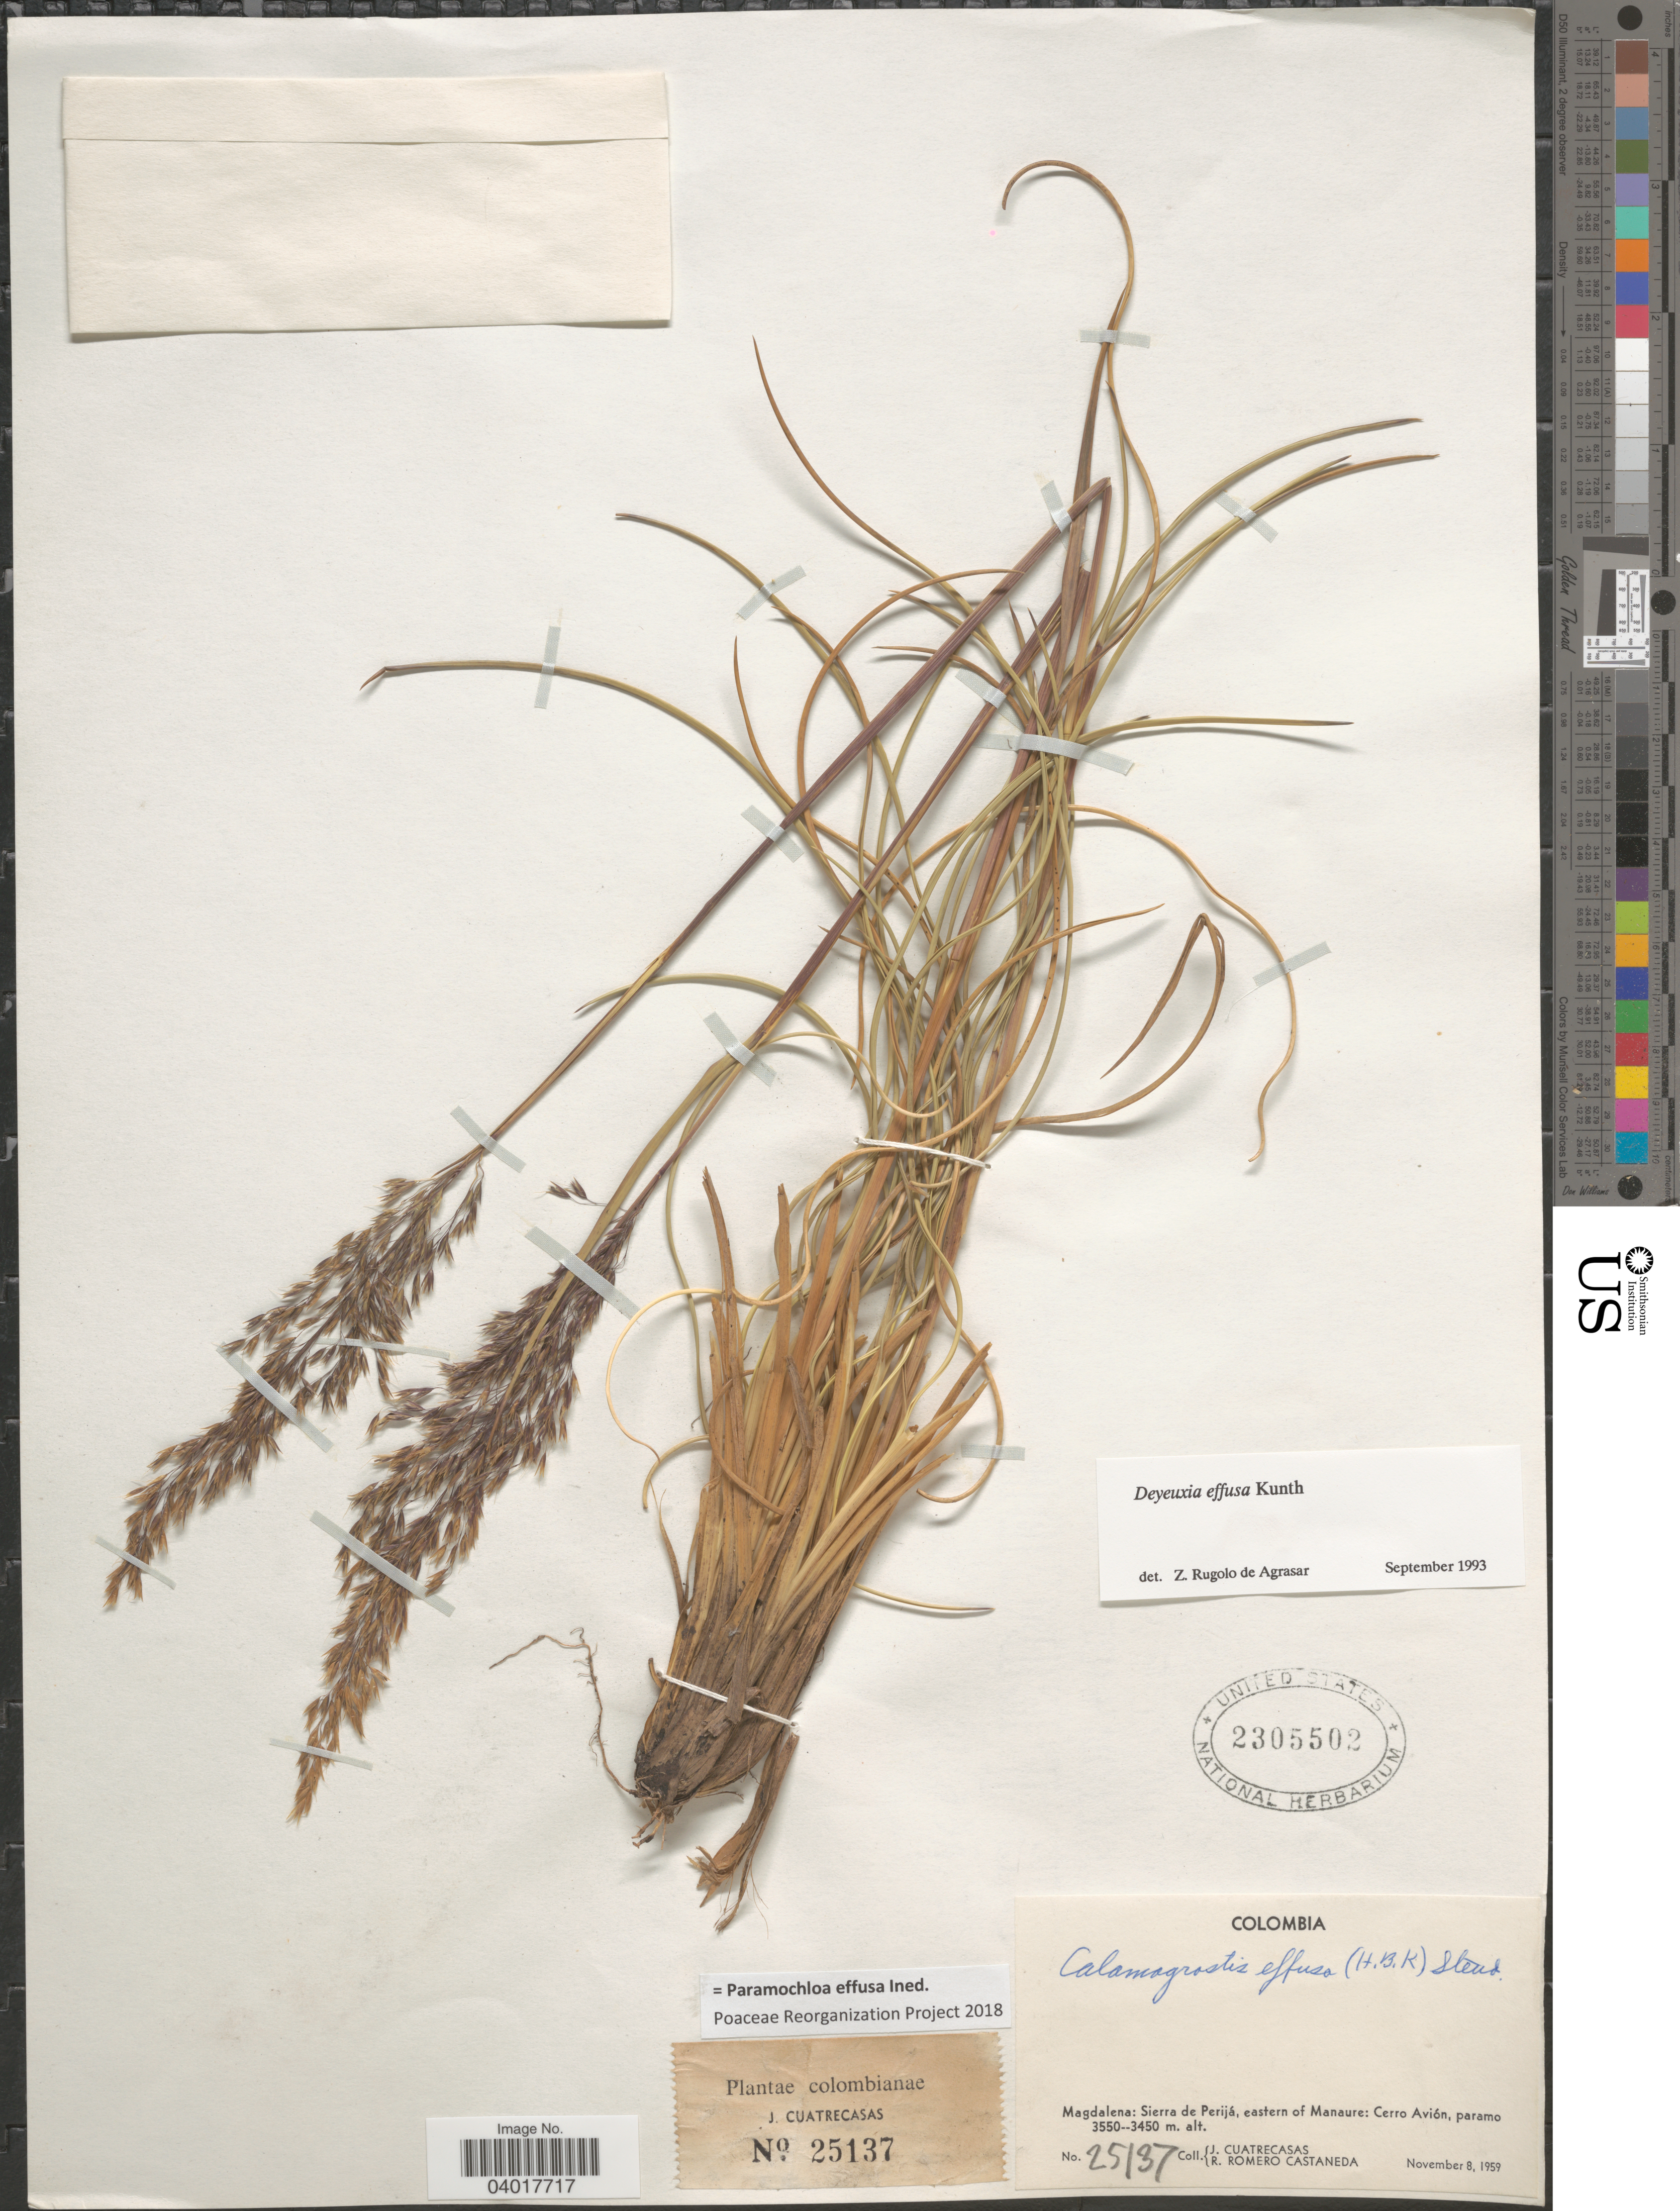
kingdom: Plantae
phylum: Tracheophyta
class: Liliopsida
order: Poales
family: Poaceae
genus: Paramochloa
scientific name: Paramochloa effusa ined.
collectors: J. Cuatrecasas & R. Romero Castañeda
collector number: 25137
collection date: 1959-11-08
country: Colombia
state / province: Magdalena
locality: Sierra de Perijá, eastern of Manaure: Cerro Avión.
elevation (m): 3450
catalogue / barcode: US 2305502